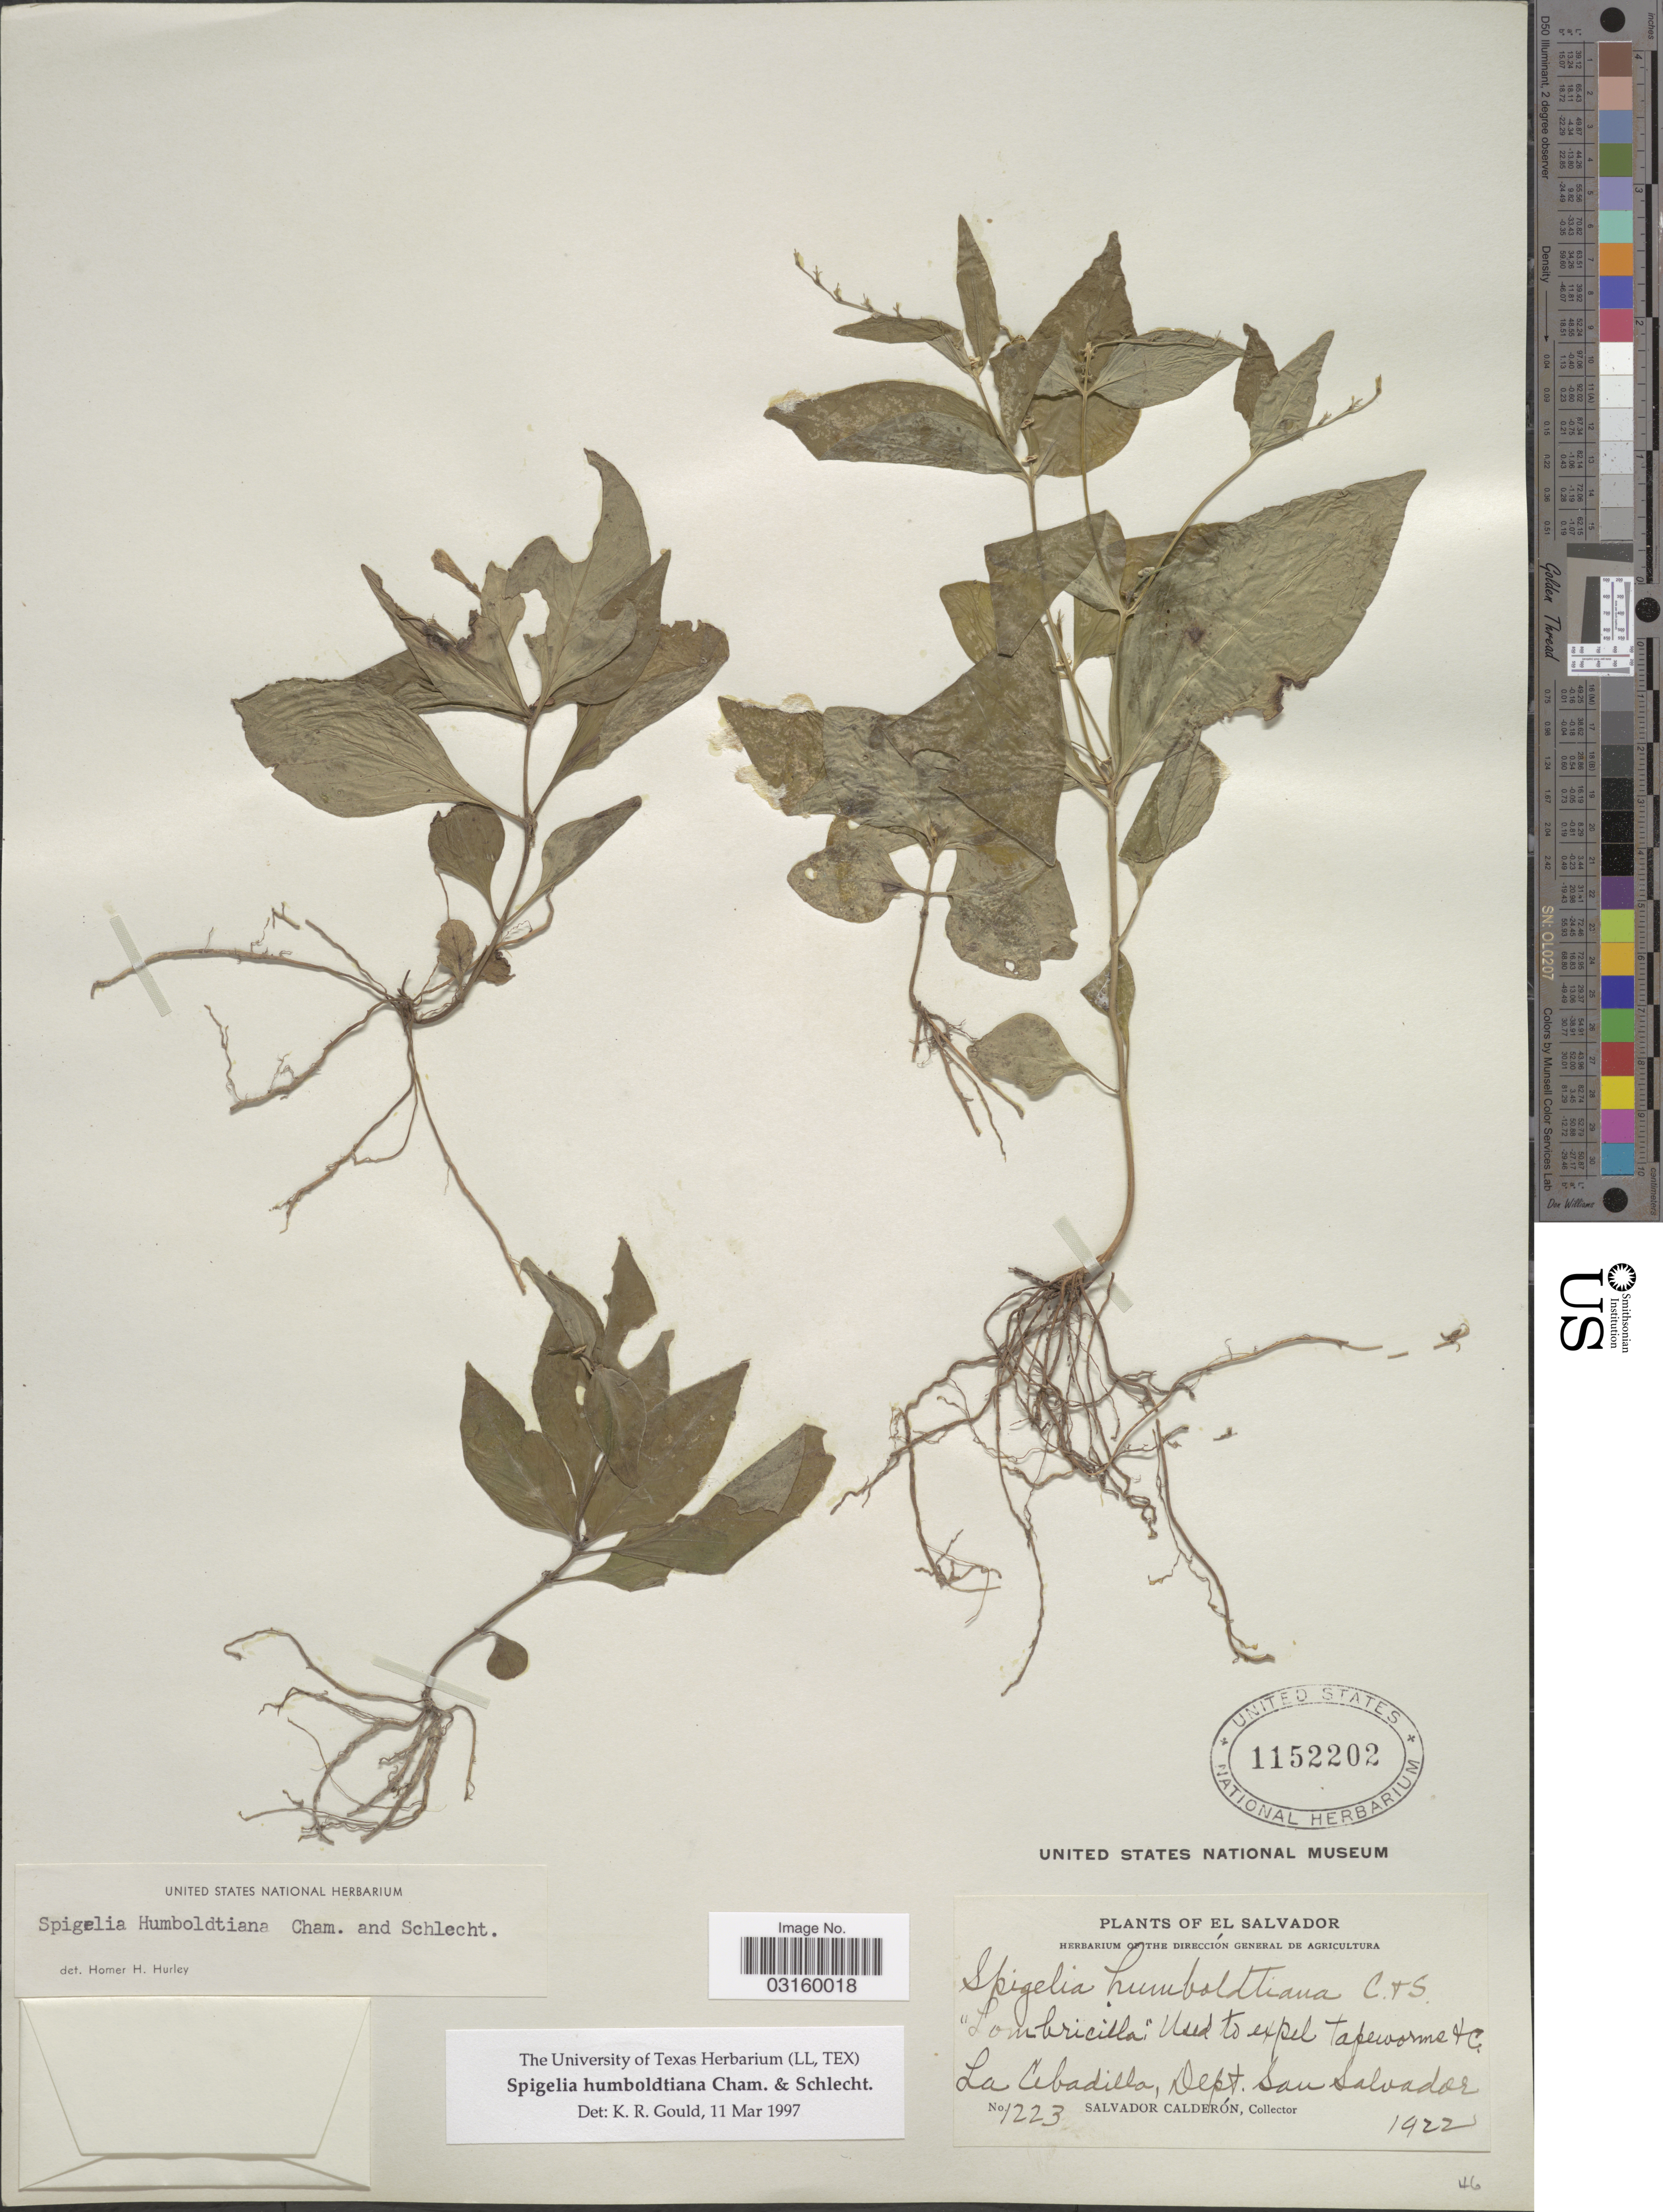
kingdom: Plantae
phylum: Tracheophyta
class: Magnoliopsida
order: Gentianales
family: Loganiaceae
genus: Spigelia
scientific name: Spigelia humboldtiana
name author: Cham. & Schltdl.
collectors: S. Calderón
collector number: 1223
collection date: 1922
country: El Salvador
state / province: San Salvador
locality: La Cebadilla, Dept. San Salvador.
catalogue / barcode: US 1152202